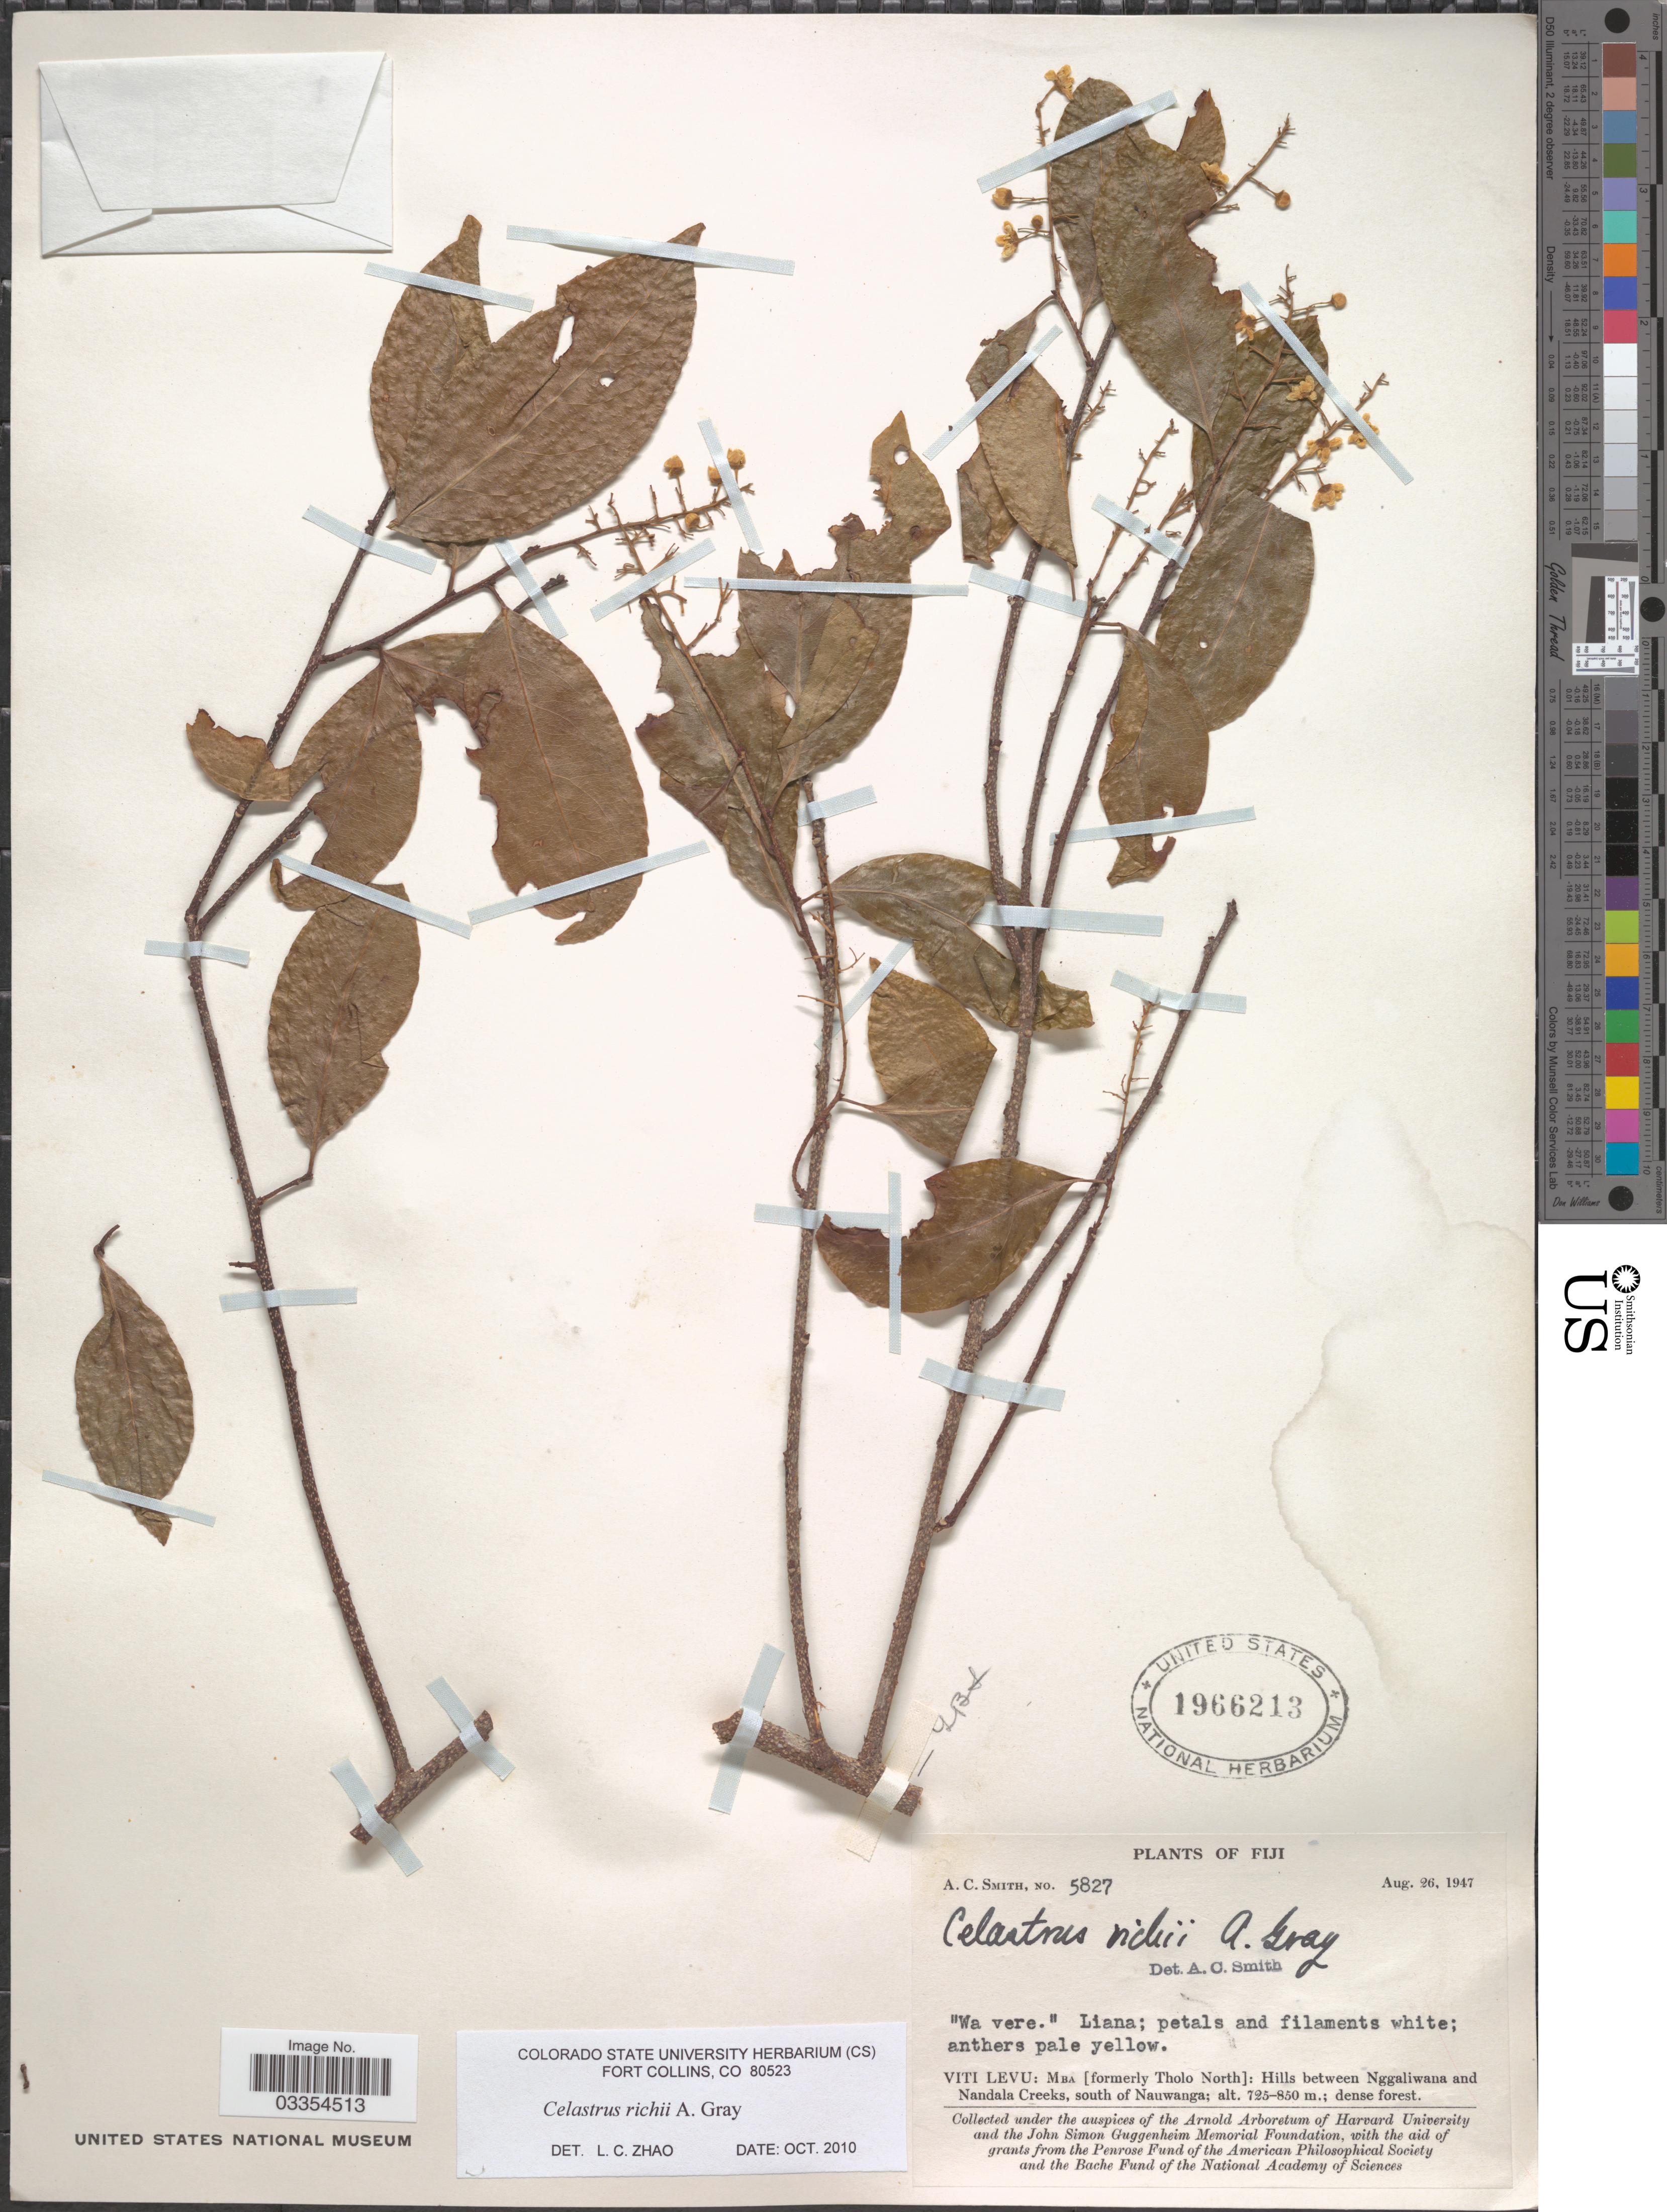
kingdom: Plantae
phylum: Tracheophyta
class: Magnoliopsida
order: Celastrales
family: Celastraceae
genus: Celastrus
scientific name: Celastrus richii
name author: A. Gray in Wilkes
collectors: A. C. Smith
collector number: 5827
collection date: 1947-08-26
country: Fiji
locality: Viti Levu: Mba [formerly Tholo North]: Hills between Nggaliwana and Nandala Creeks, south of Nauwanga.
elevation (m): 725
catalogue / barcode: US 1966213